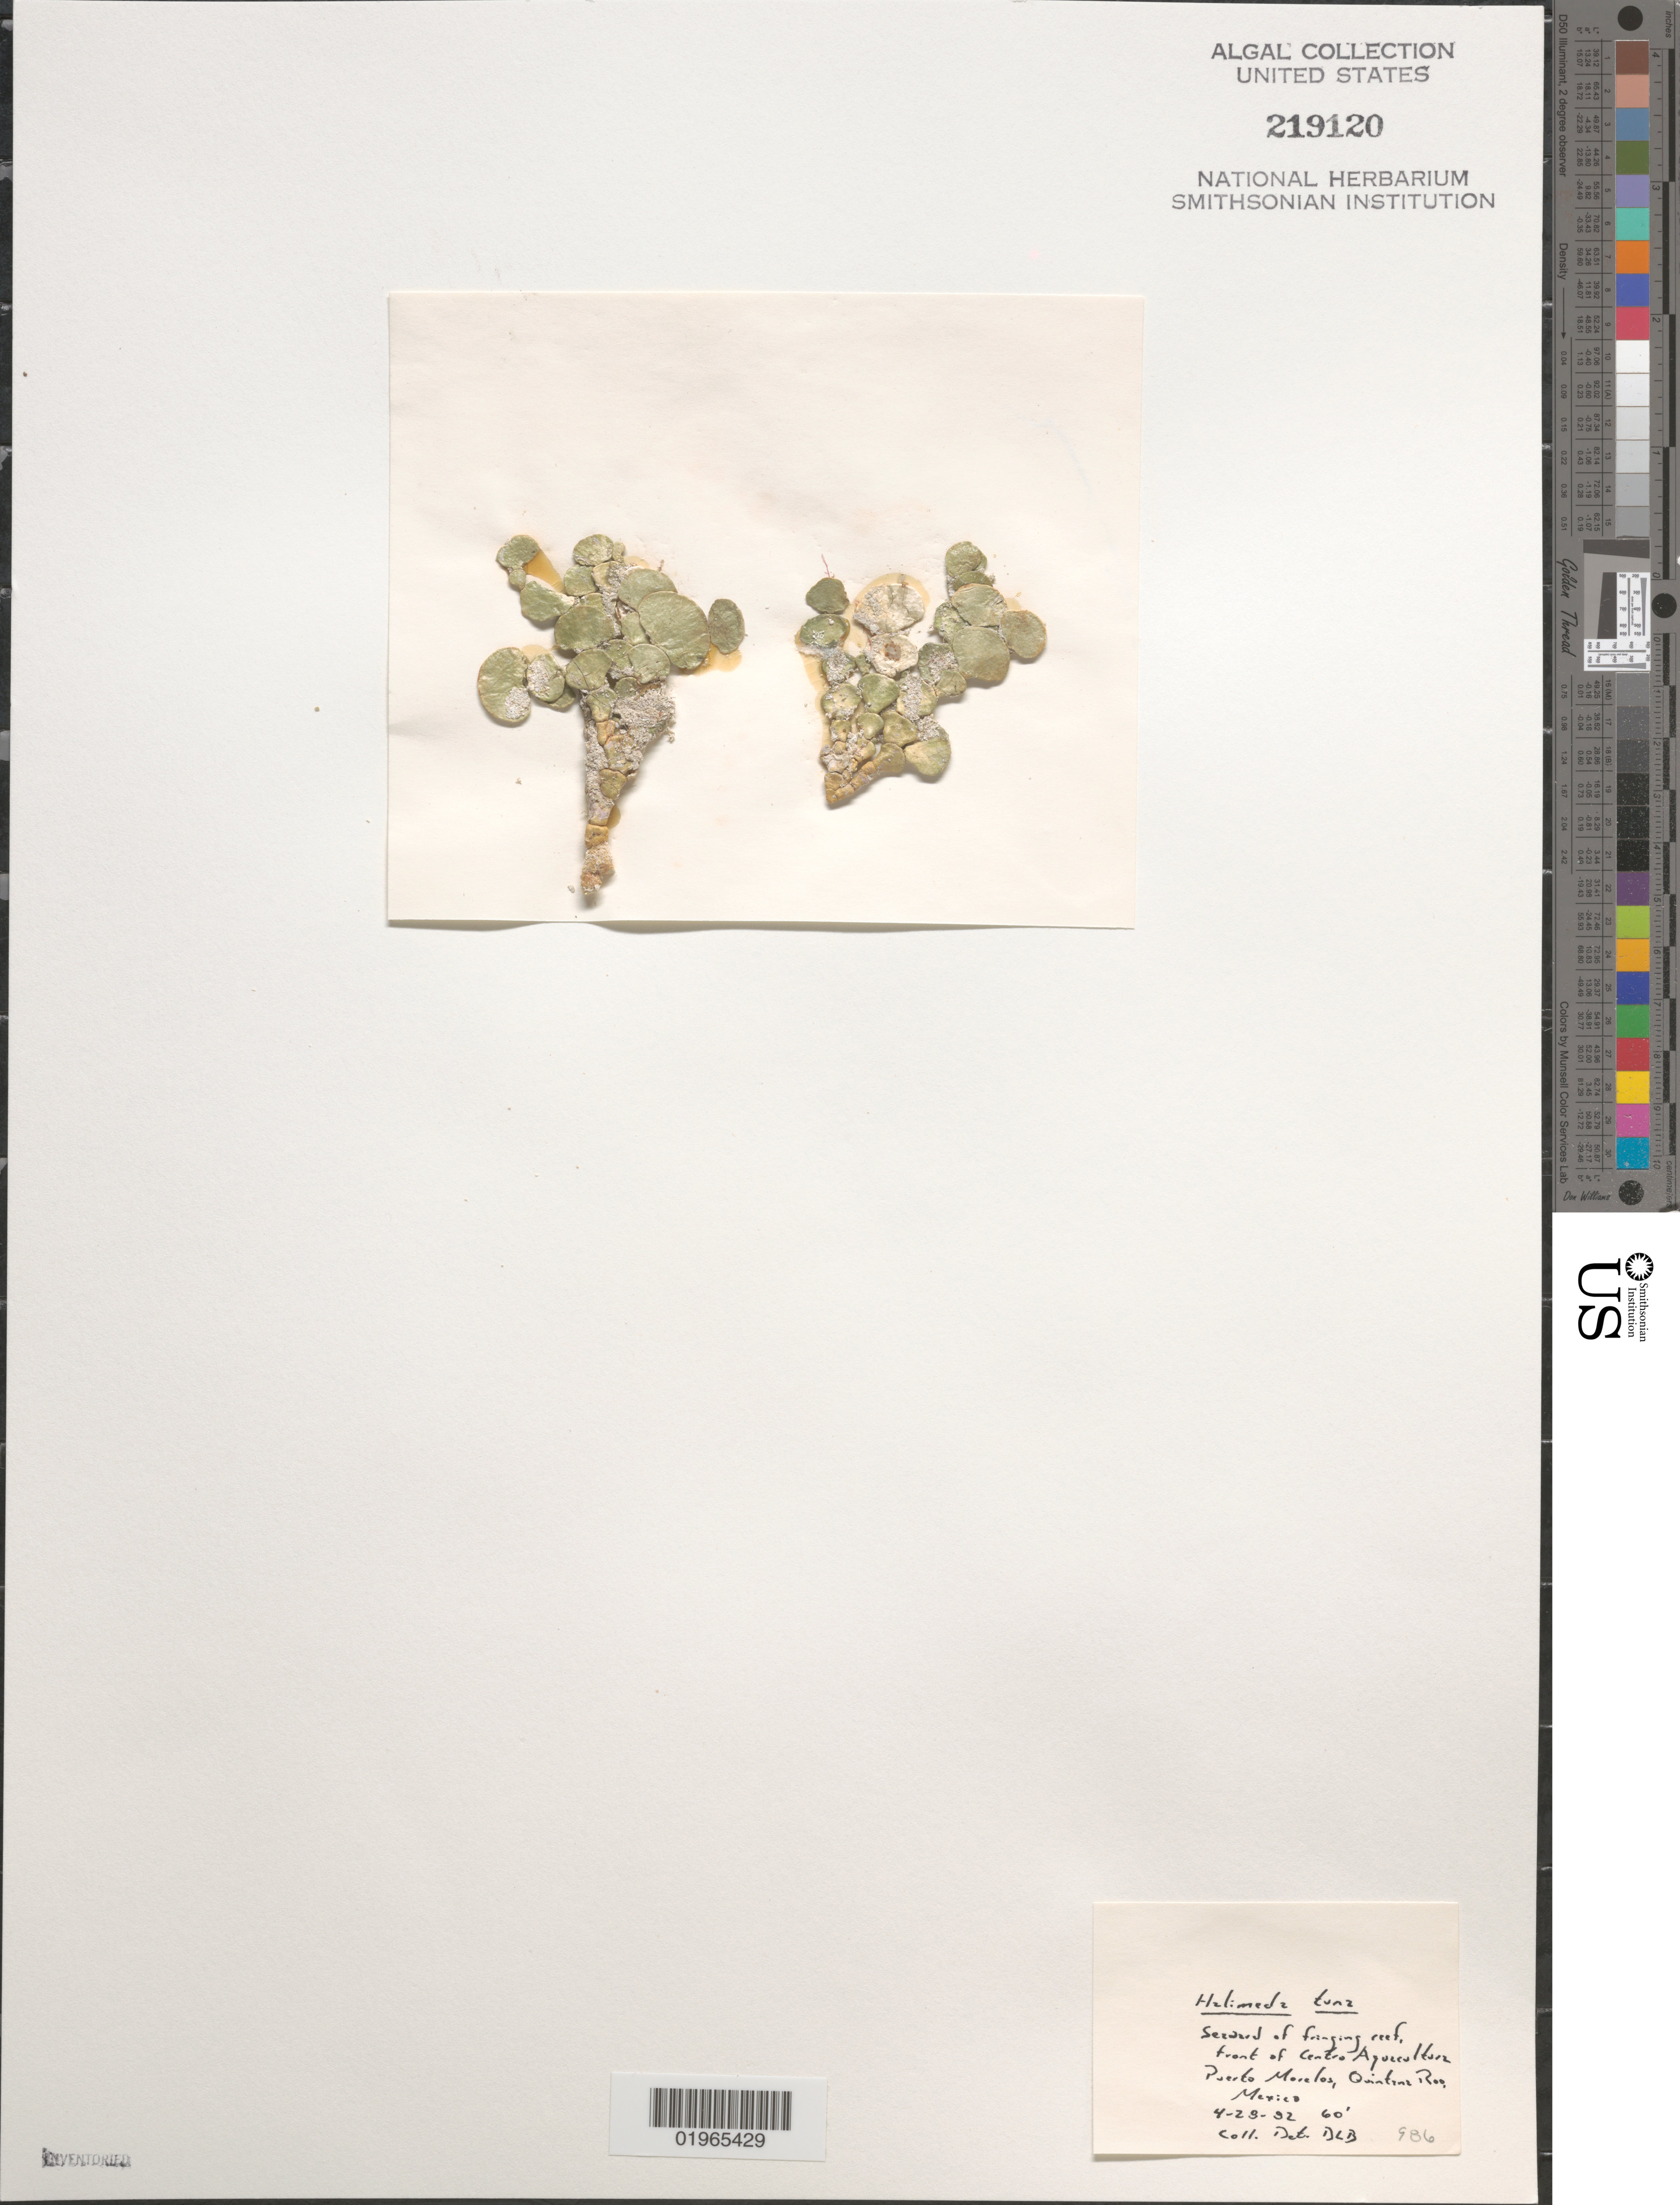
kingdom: Plantae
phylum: Chlorophyta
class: Ulvophyceae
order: Bryopsidales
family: Halimedaceae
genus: Halimeda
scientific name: Halimeda tuna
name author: (J. Ellis & Sol.) J.V.Lamouroux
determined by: Ballantine, D. L.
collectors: D.L. Ballantine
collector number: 986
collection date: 1982-04-28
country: Mexico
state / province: Quintana Roo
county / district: Puerto Morelos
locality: Seaward of fringing reef, front of Centro Aquacultura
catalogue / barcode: US 219120